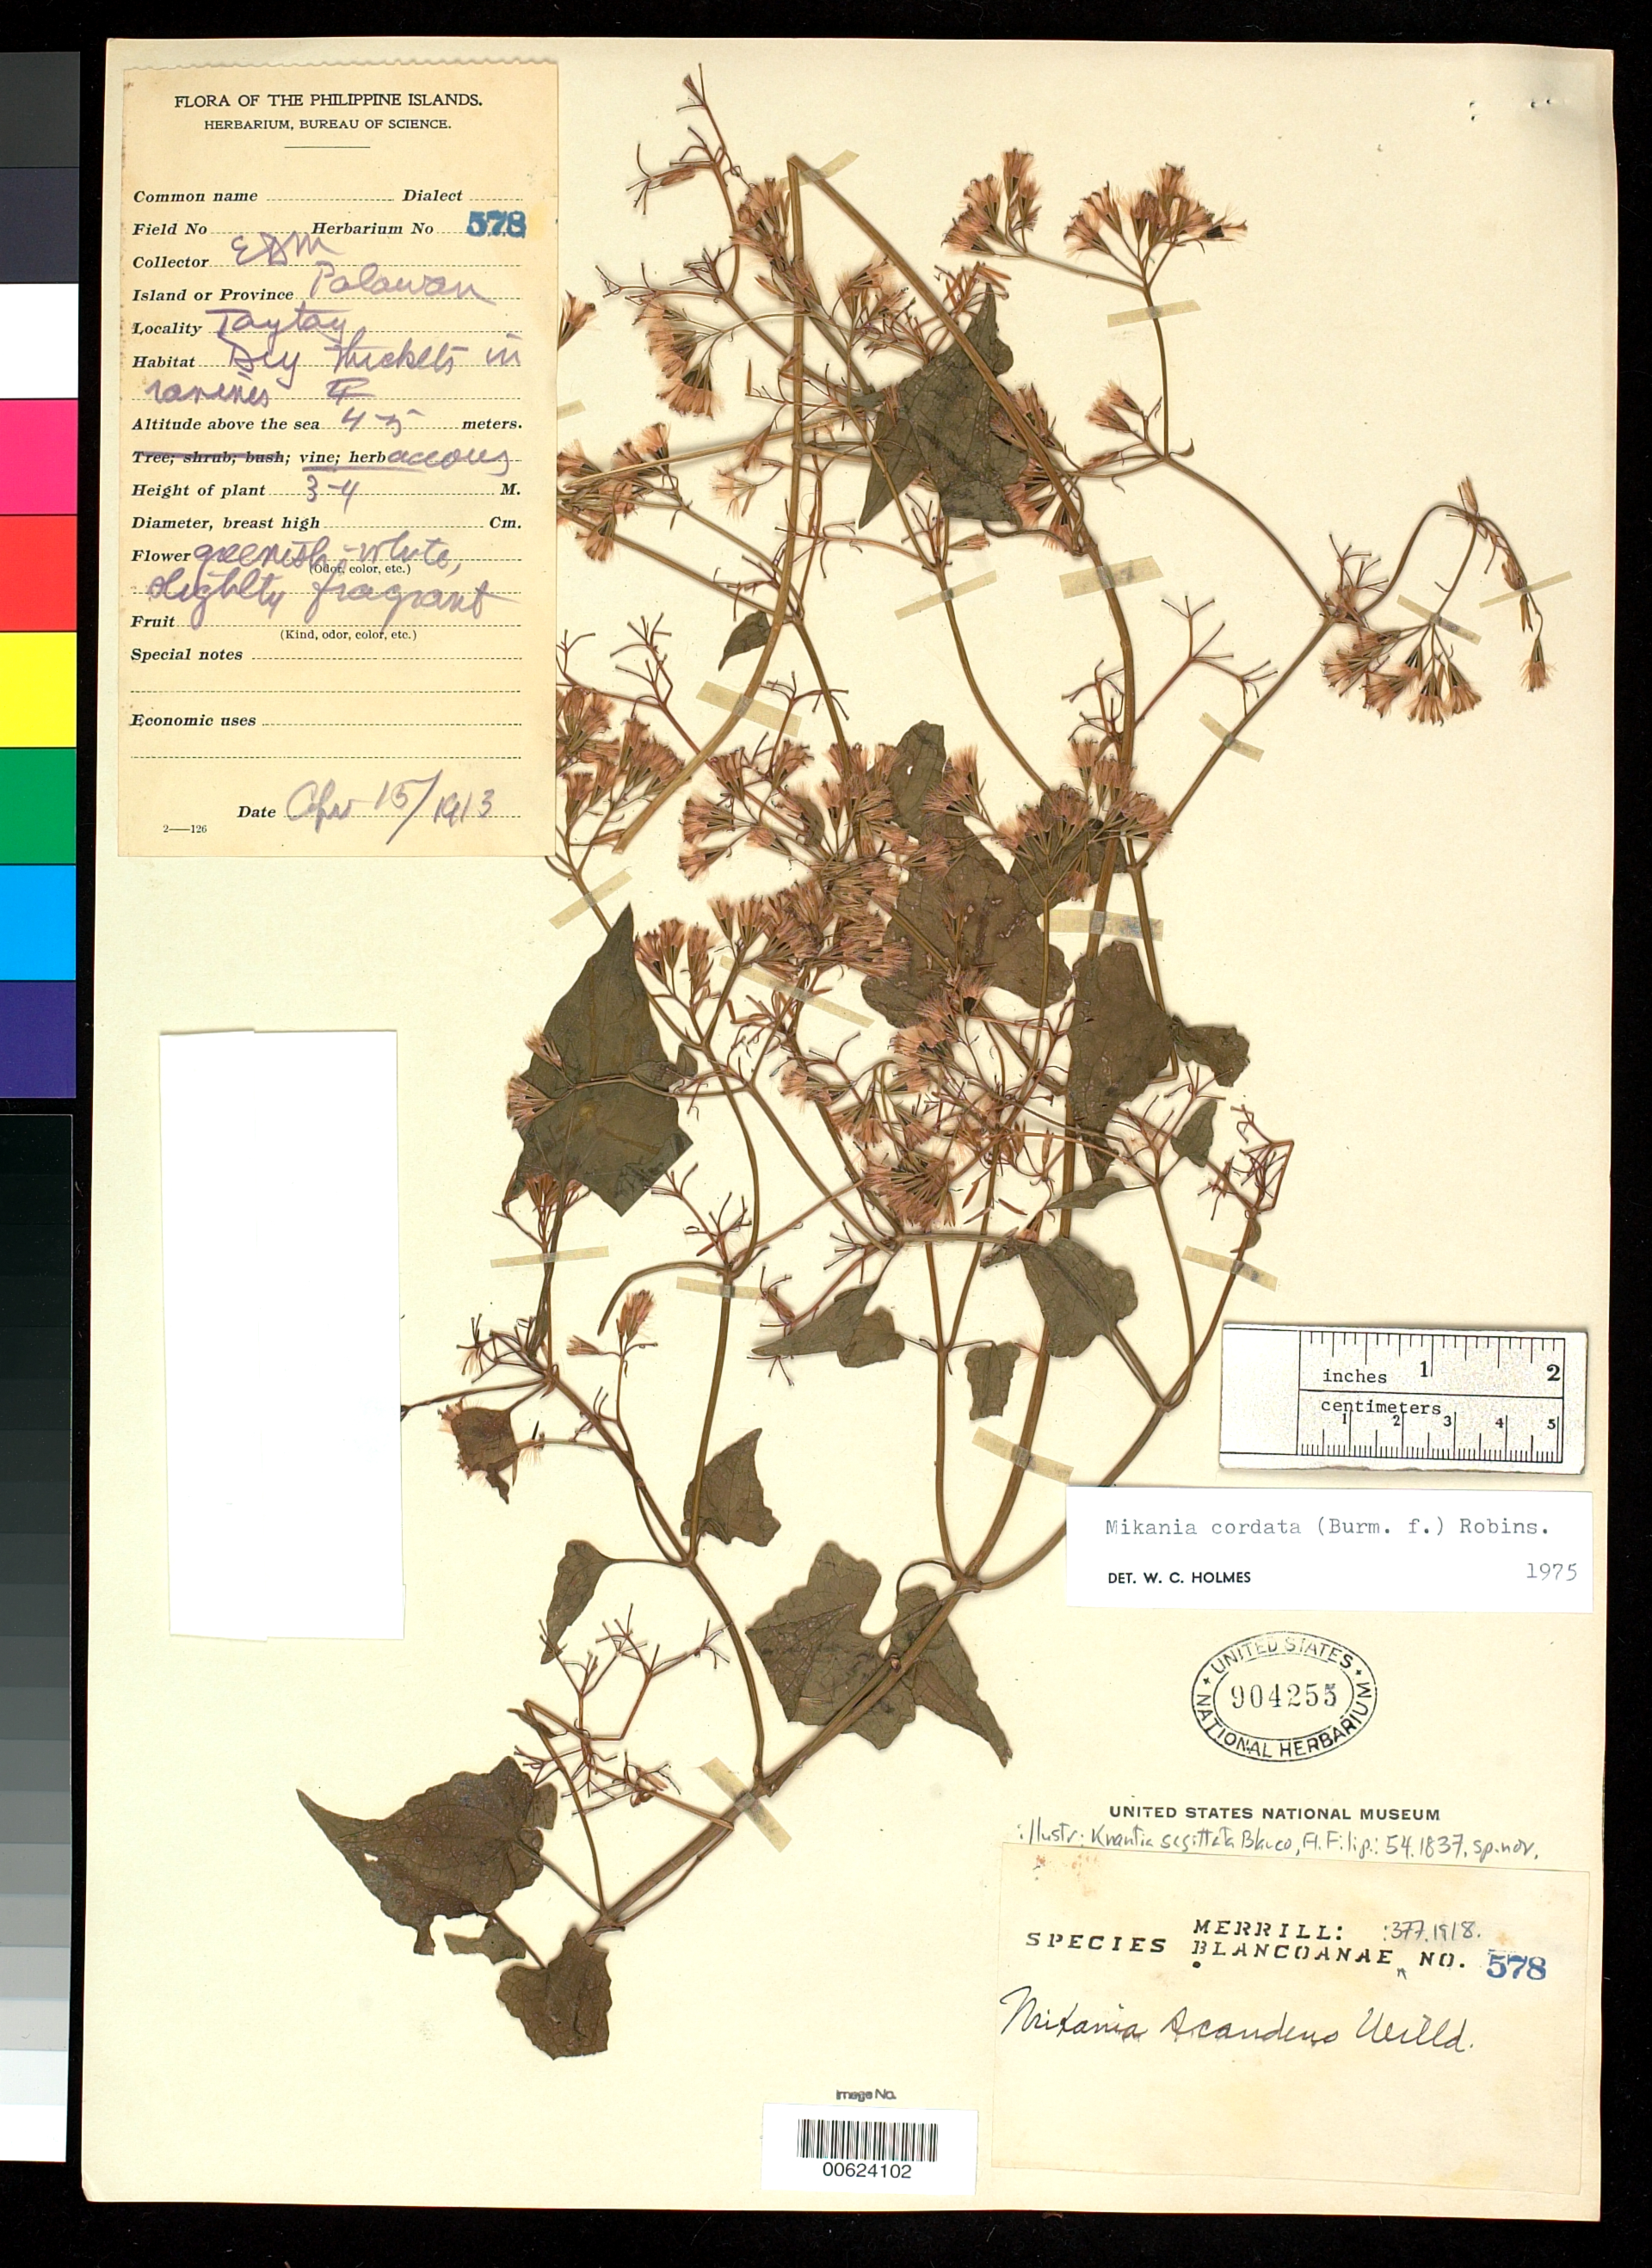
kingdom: Plantae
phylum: Tracheophyta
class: Magnoliopsida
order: Asterales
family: Asteraceae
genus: Mikania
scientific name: Mikania cordata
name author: (Burm. f.) B.L. Rob.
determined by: Holmes, Walter C., (BAYLU), Baylor University (UNITED STATES)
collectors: E. D. Merrill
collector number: Sp. Blancoan. 0578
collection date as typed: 15 Apr 1913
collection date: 1913-04-15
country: Philippines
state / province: Mimaropa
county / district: Palawan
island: Palawan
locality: Taytay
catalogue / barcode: US 904255